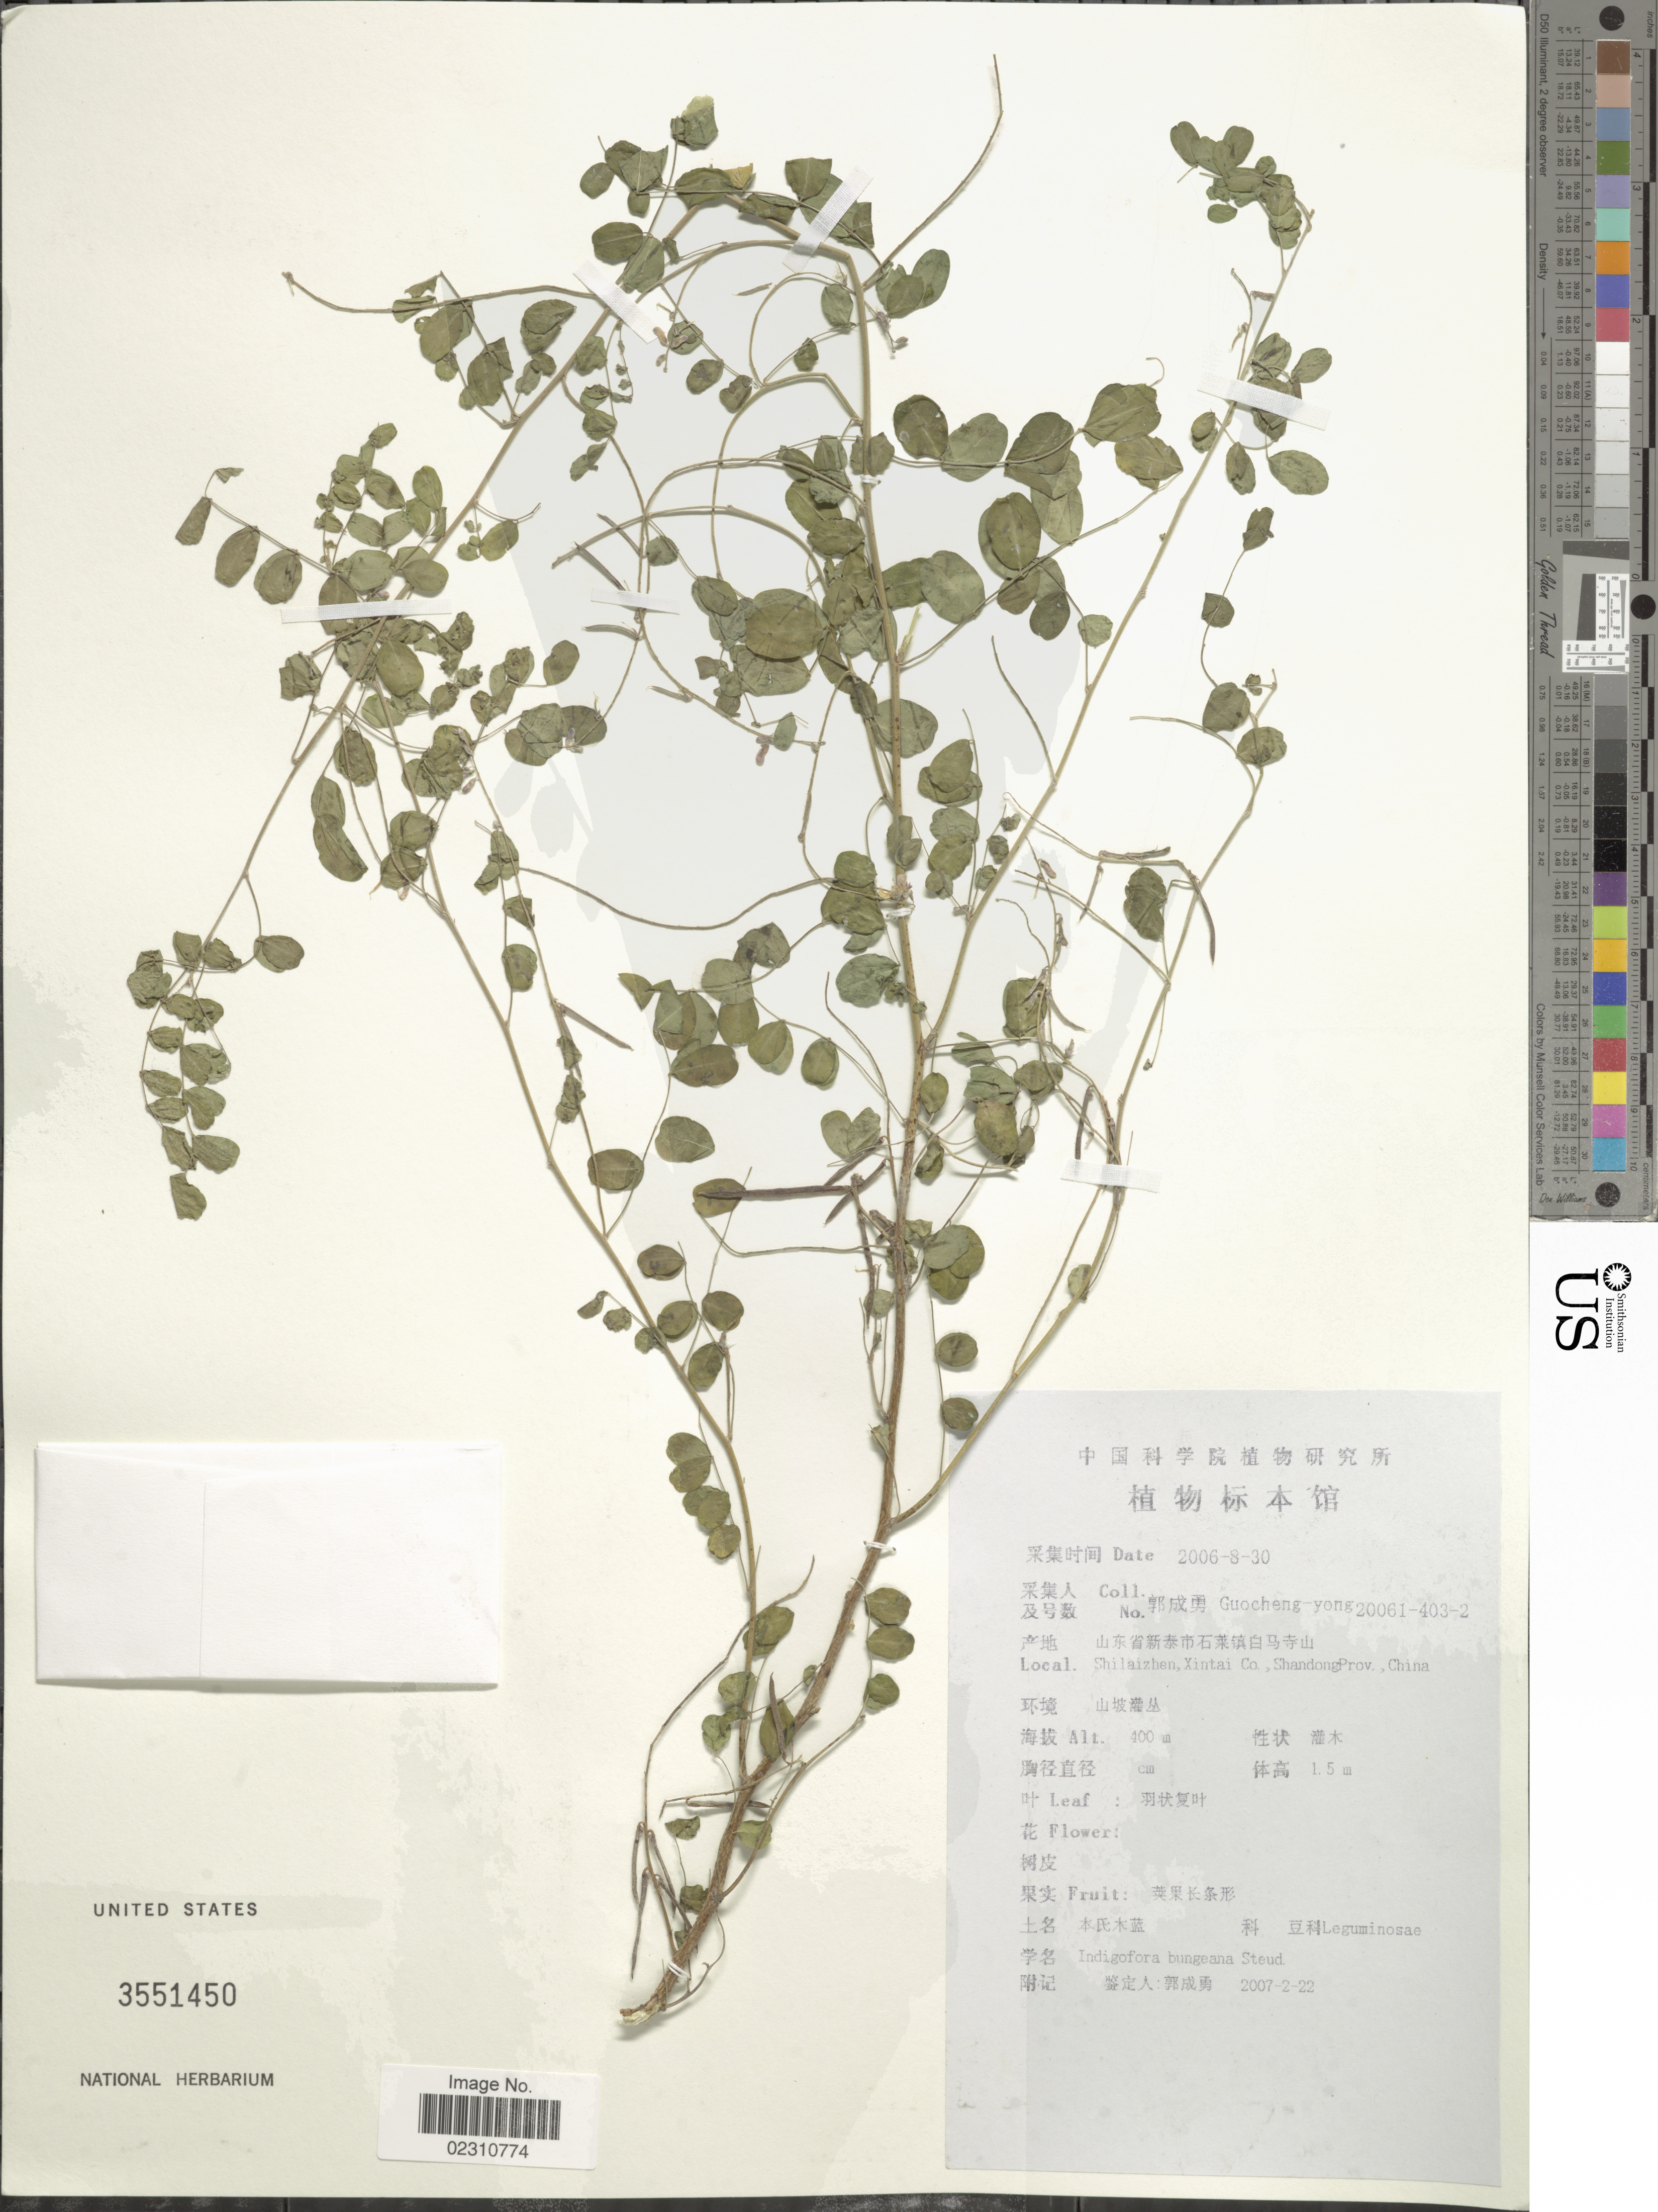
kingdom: Plantae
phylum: Tracheophyta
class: Magnoliopsida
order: Fabales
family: Fabaceae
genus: Indigofera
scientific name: Indigofera bungeana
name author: Walp.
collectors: Guo cheng-yong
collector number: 20061-403-2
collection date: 2007-02-22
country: China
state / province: Shandong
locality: Shilaizhen, Xintai, Co, Shandong Prov., China.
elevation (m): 400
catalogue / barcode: US 3551450